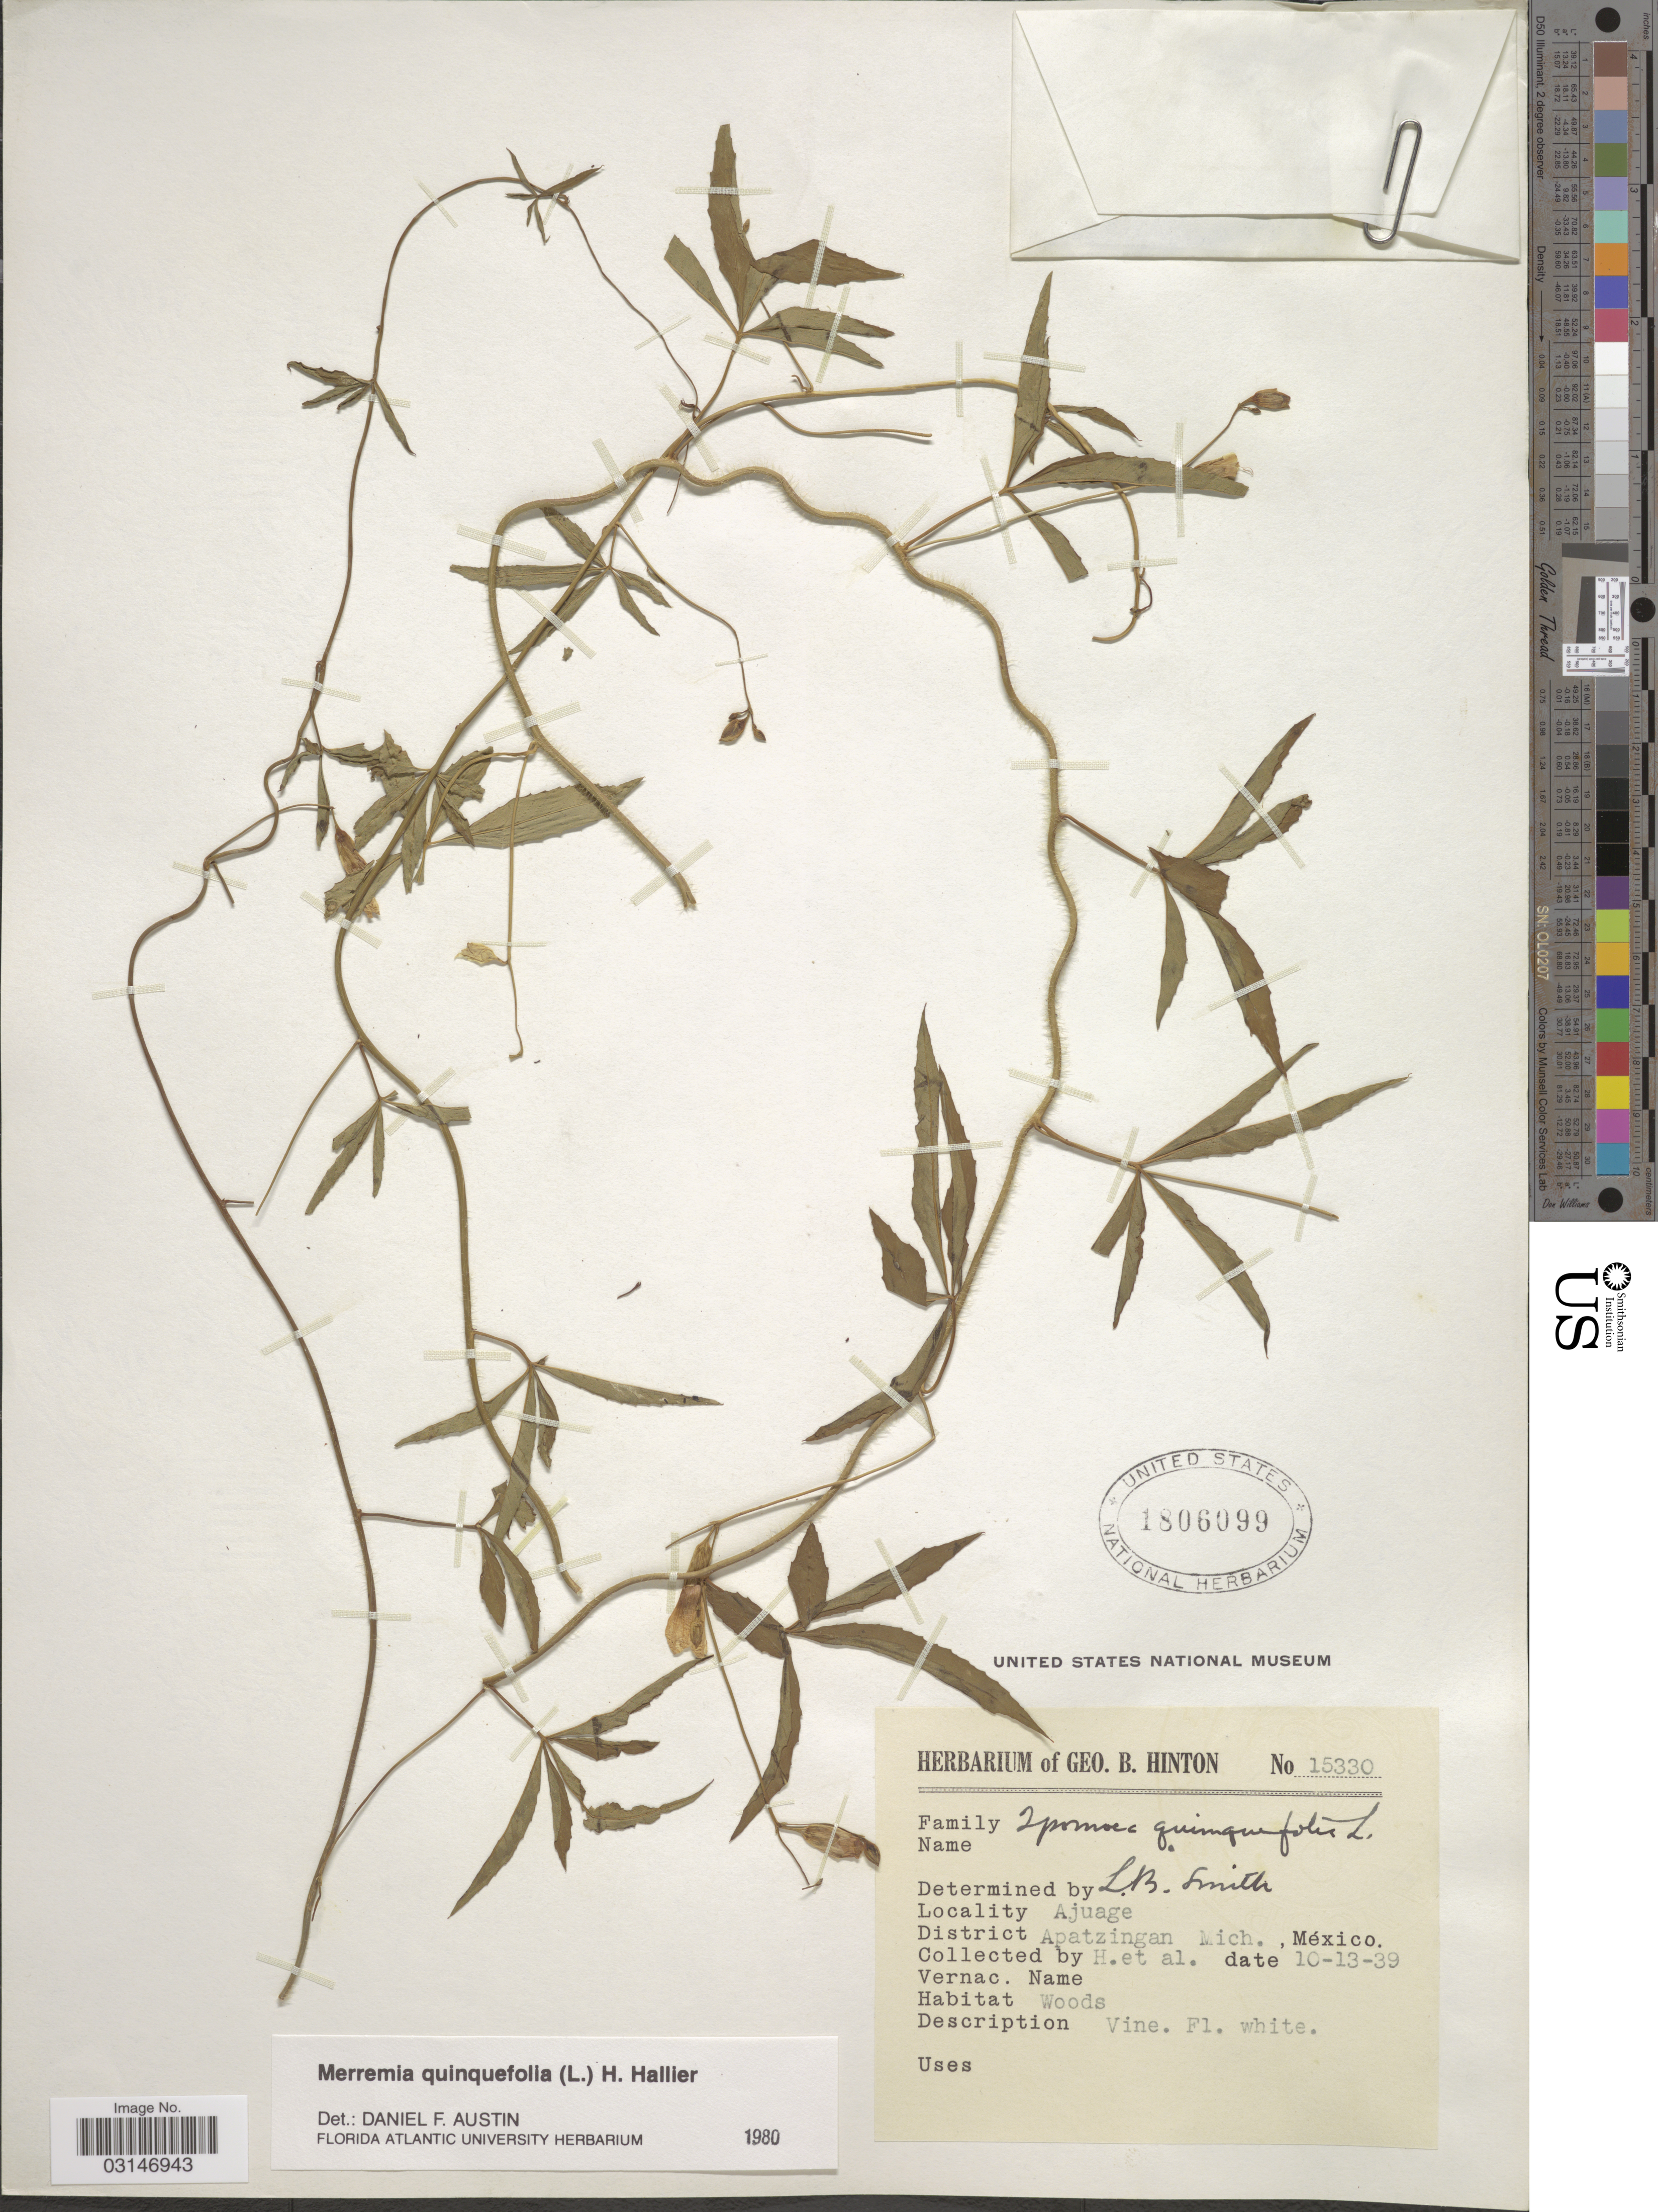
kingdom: Plantae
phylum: Tracheophyta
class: Magnoliopsida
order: Solanales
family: Convolvulaceae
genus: Distimake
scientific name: Distimake quinquefolius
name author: (L.) A. R. Simões & Staples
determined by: Strong, Mark T., (BOT), Smithsonian Institution - National Museum of Natural History (UNITED STATES)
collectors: G. B. Hinton & et al.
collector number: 15330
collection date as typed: Transcribed d/m/y: 13/10/39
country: Mexico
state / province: Michoacán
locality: Ajuage, District Apatzingan.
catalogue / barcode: US 1806099